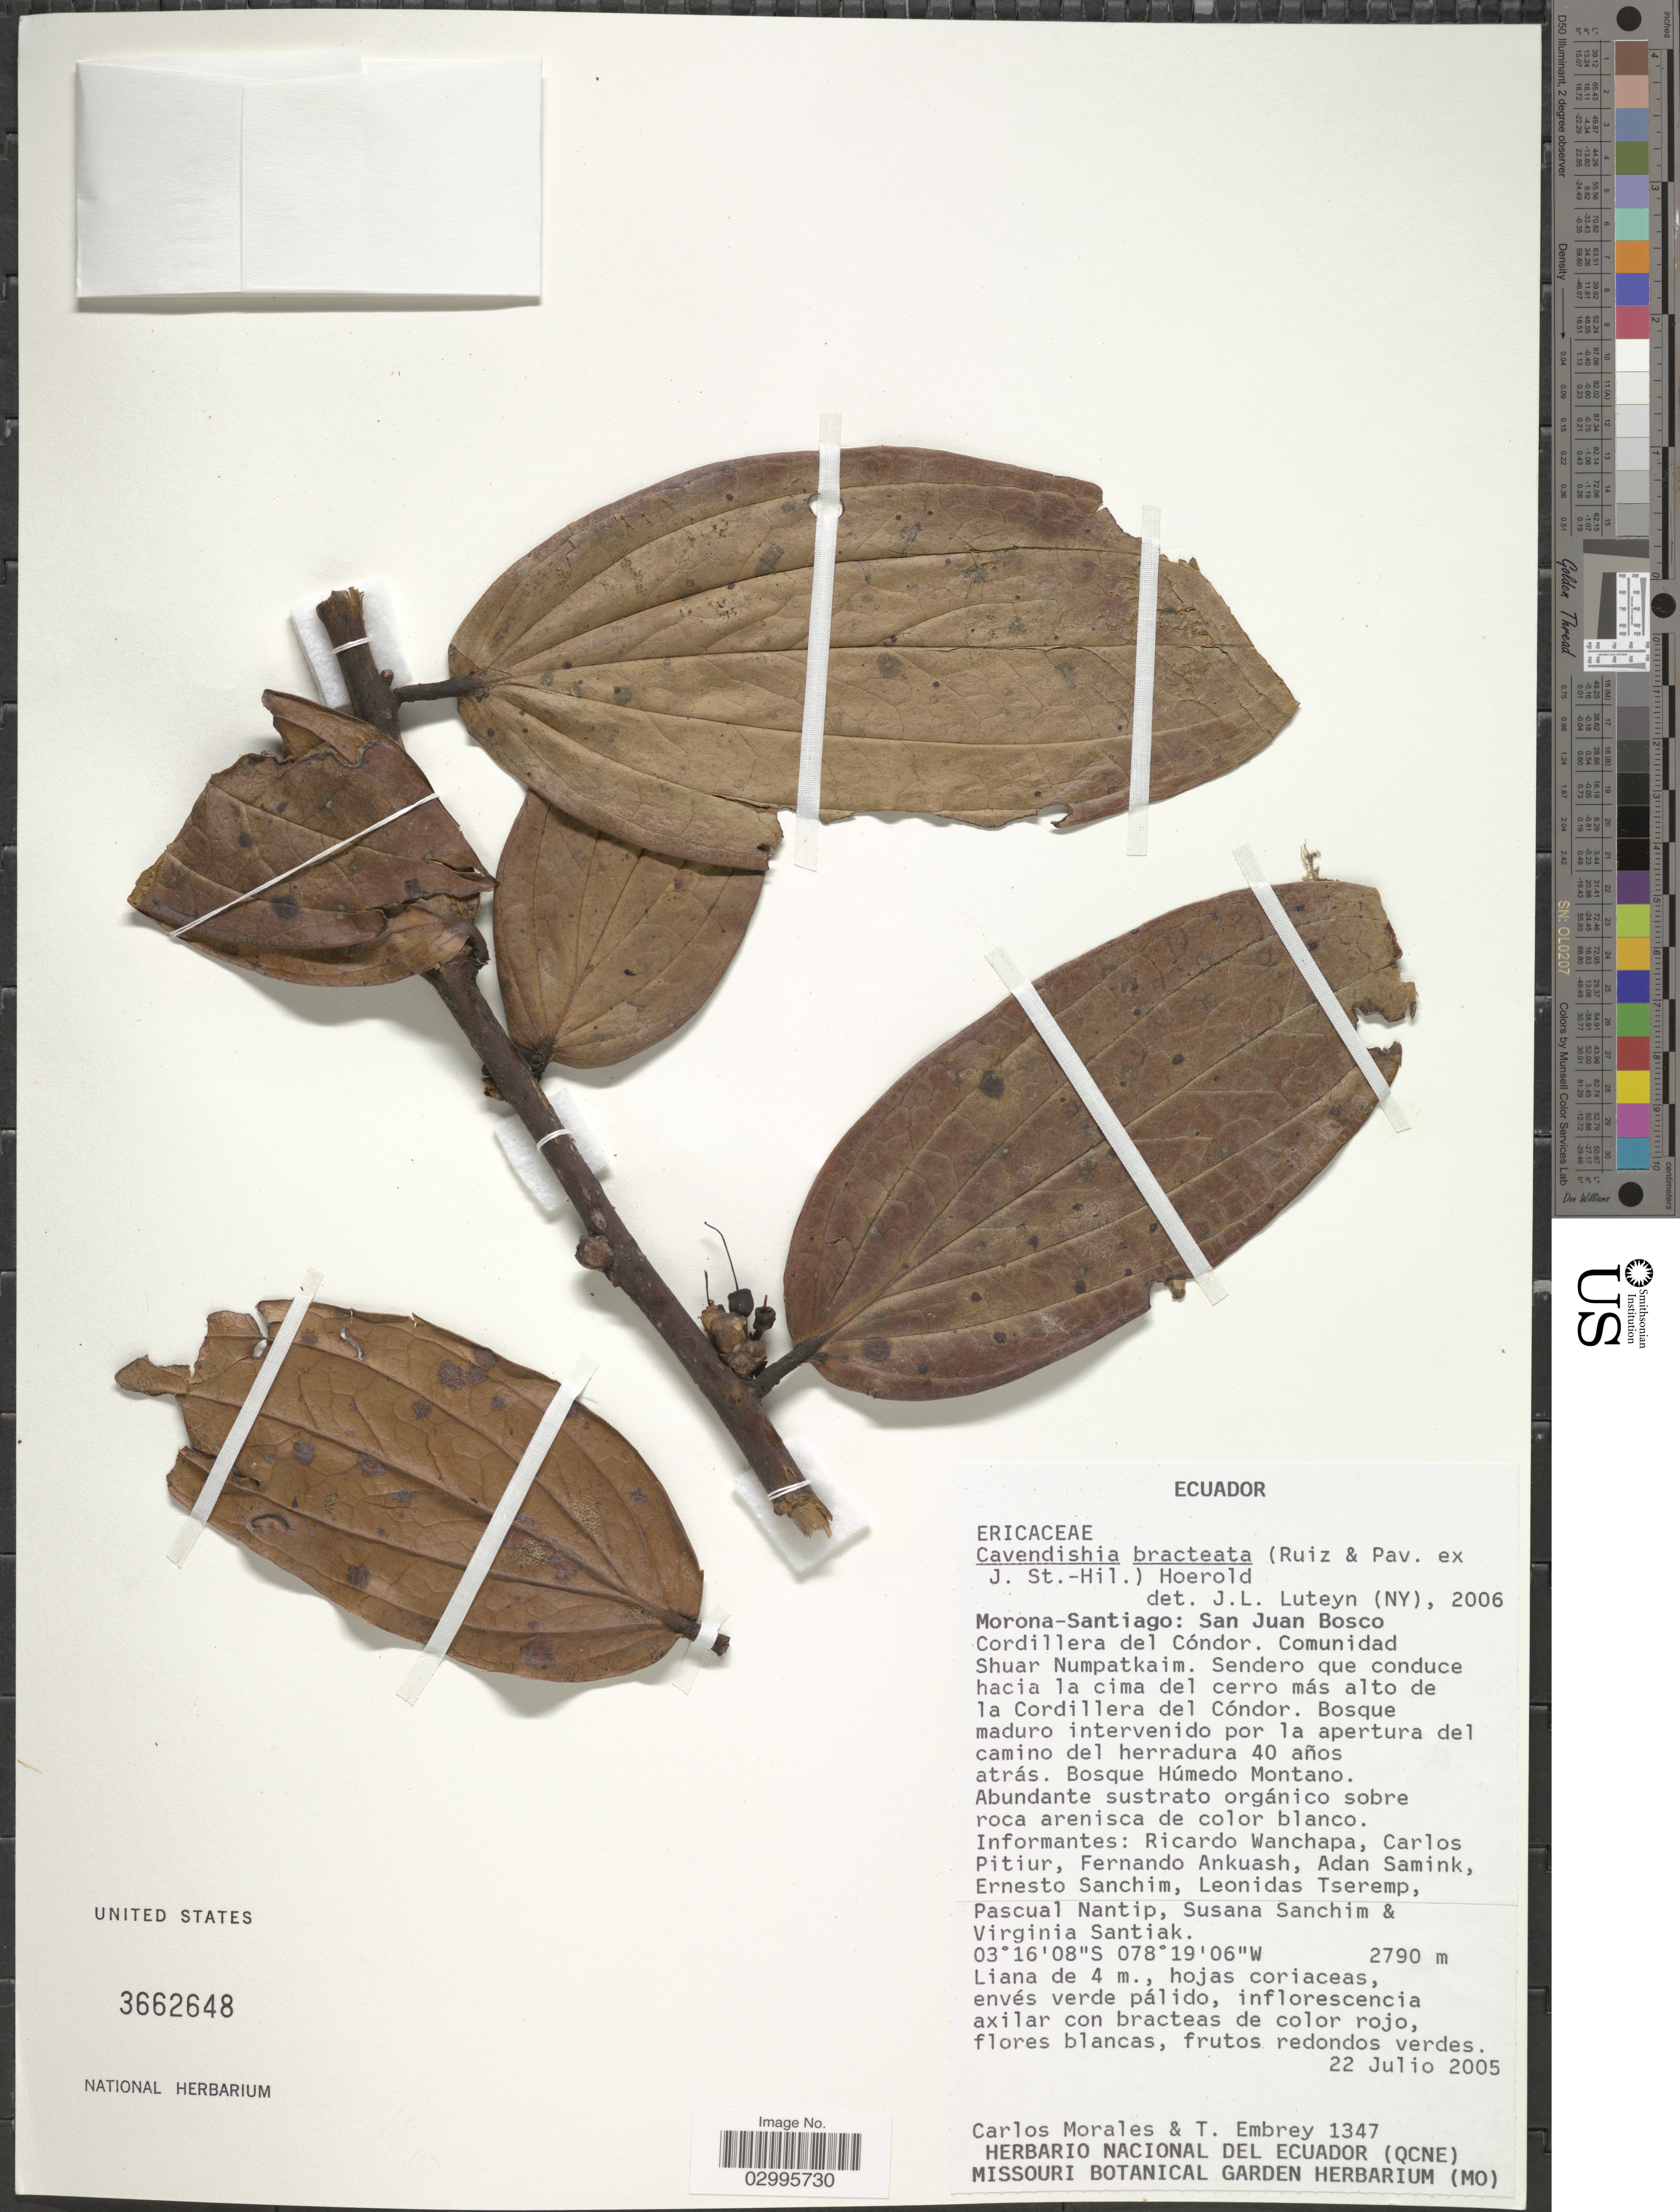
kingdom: Plantae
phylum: Tracheophyta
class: Magnoliopsida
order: Ericales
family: Ericaceae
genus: Cavendishia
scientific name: Cavendishia bracteata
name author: (Ruiz & Pav. ex J. St.-Hil.) Hoerold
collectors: C. Morales & T. Embrey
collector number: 1347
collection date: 2005-07-22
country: Ecuador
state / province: Morona-Santiago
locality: San Juan Bosco, Cordillera del Cóndor. Comunidad Shuar Numpatkaim. Sendero que conduce hacia la cima del cerro más alto de la Cordillera del Cóndor.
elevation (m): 2790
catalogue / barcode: US 3662648